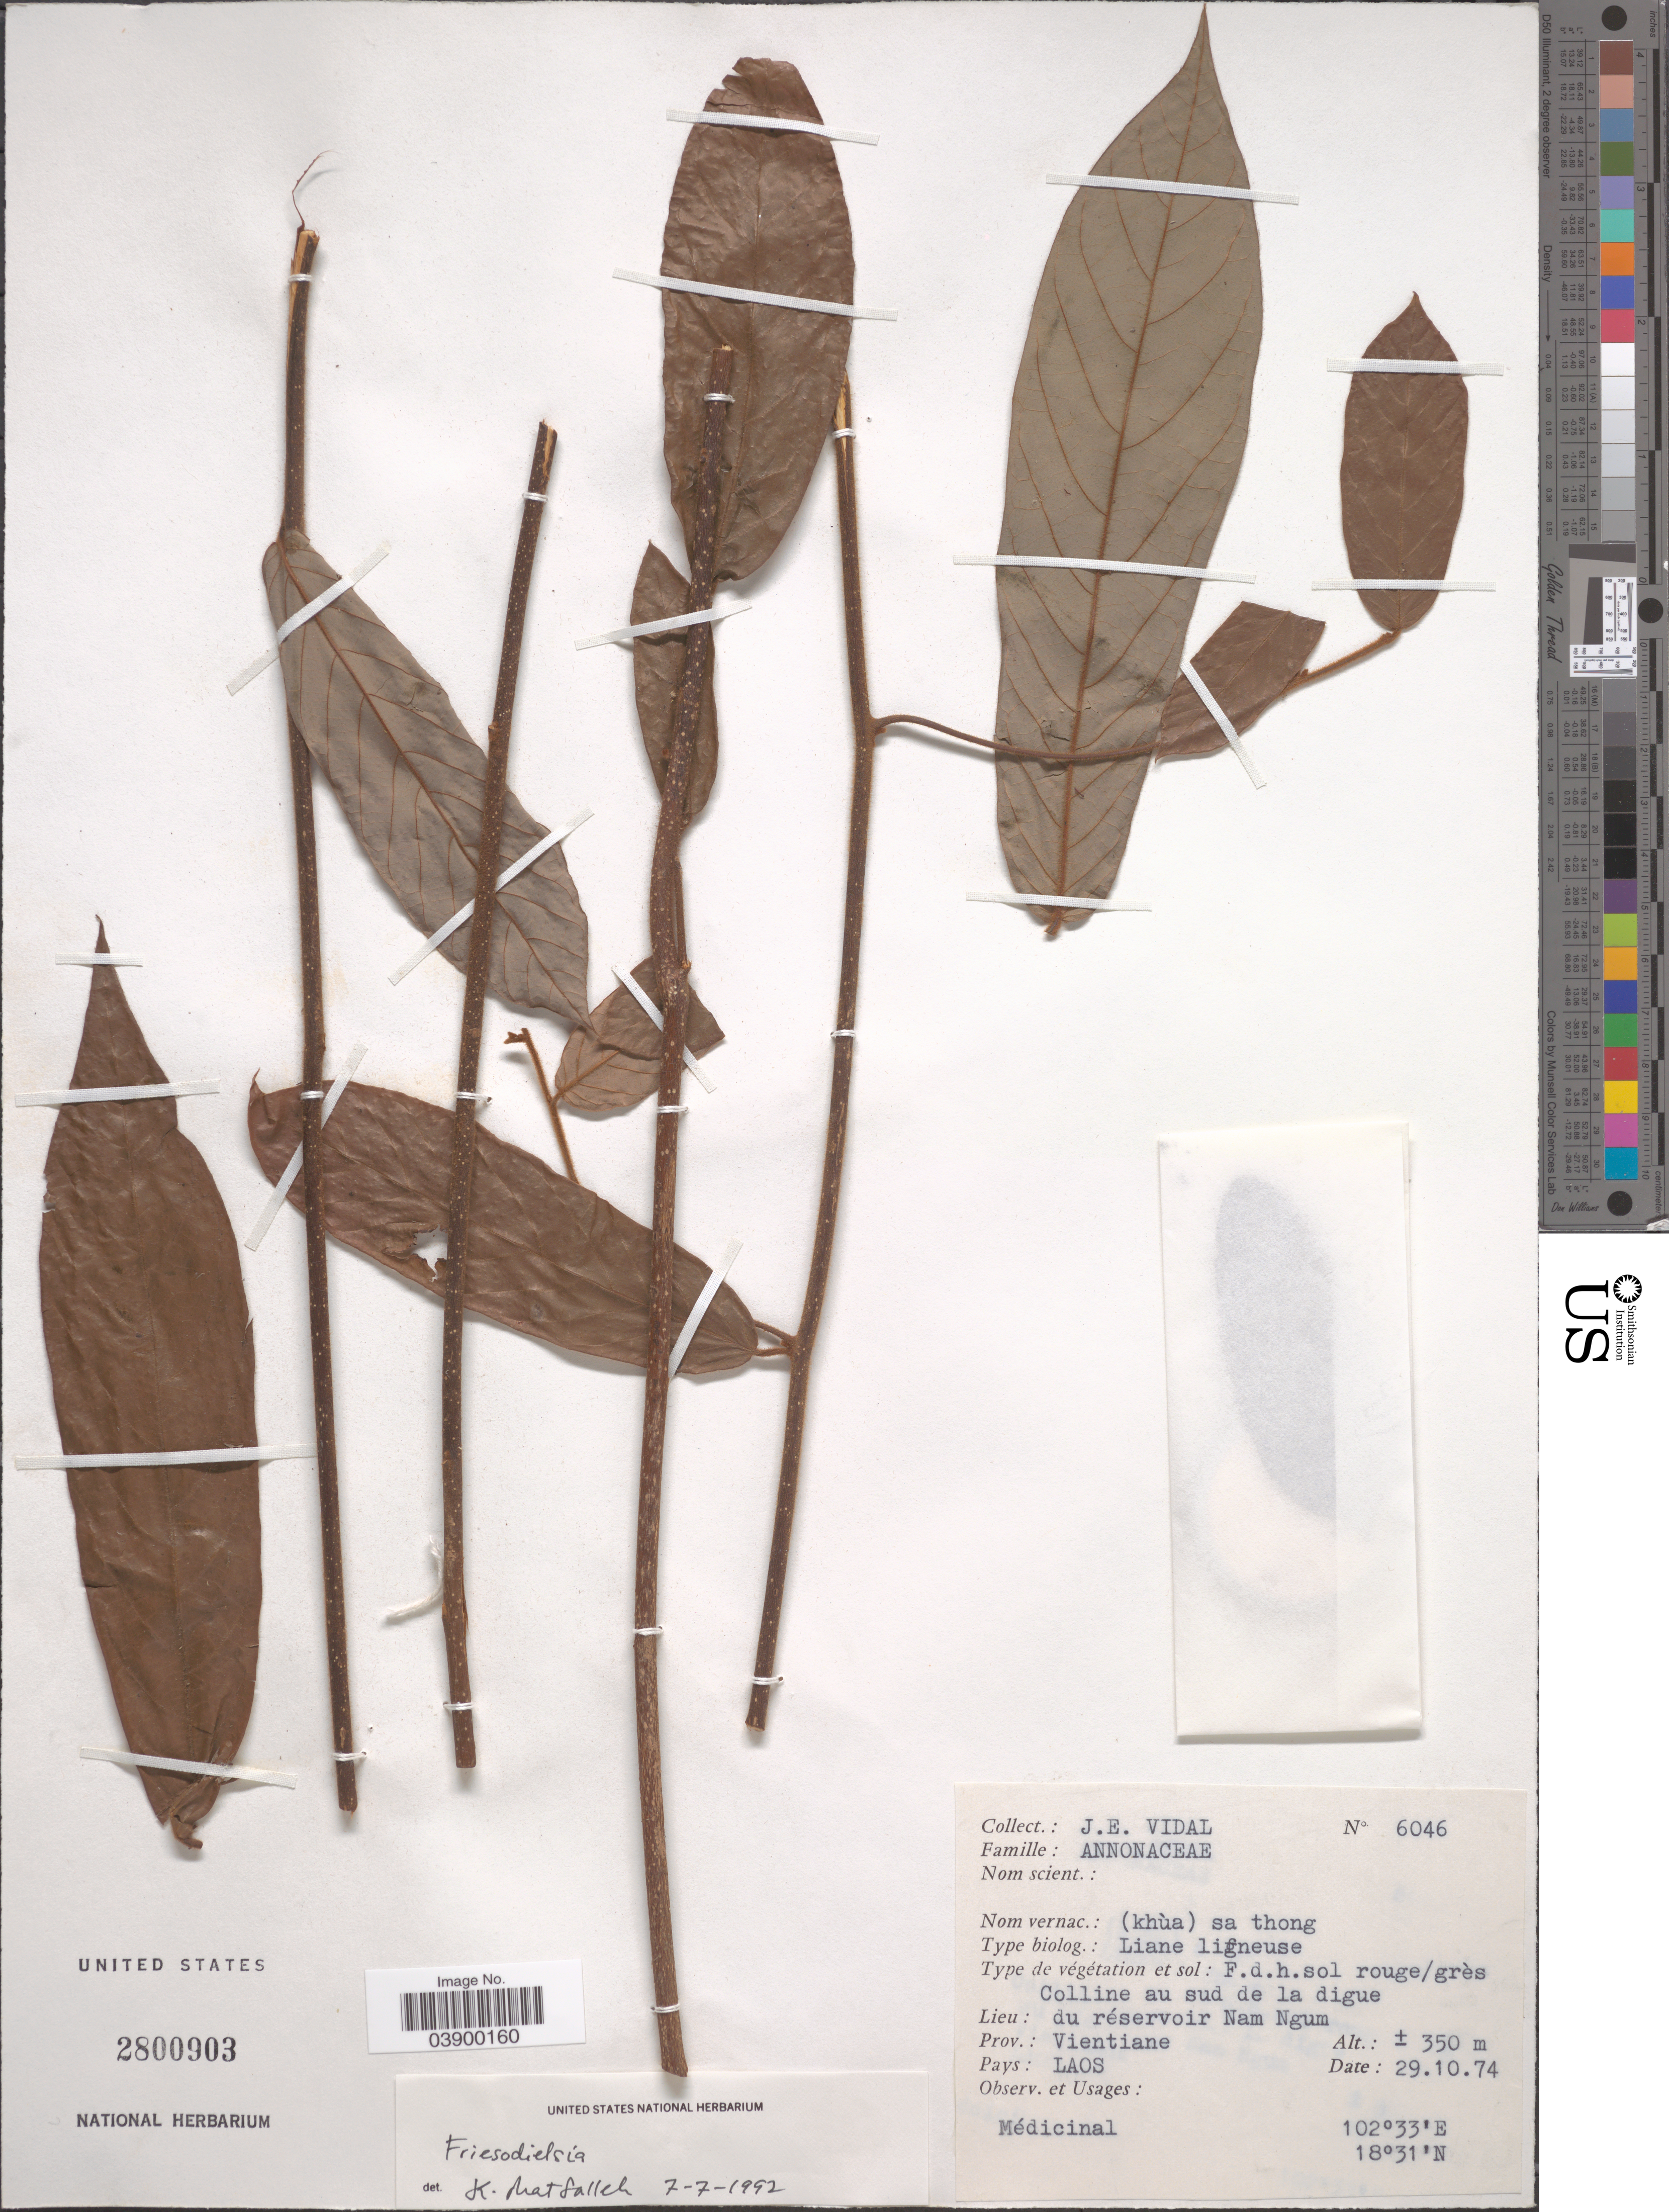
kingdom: Plantae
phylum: Tracheophyta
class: Magnoliopsida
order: Magnoliales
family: Annonaceae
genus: Friesodielsia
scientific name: Friesodielsia sp.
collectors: J. E. Vidal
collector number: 6046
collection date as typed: Transcribed d/m/y: 29/10/74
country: Laos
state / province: Viangchan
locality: Lieu: du réservoir Nam Ngum. Prov.: Vientiane.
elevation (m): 350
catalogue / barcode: US 2800903